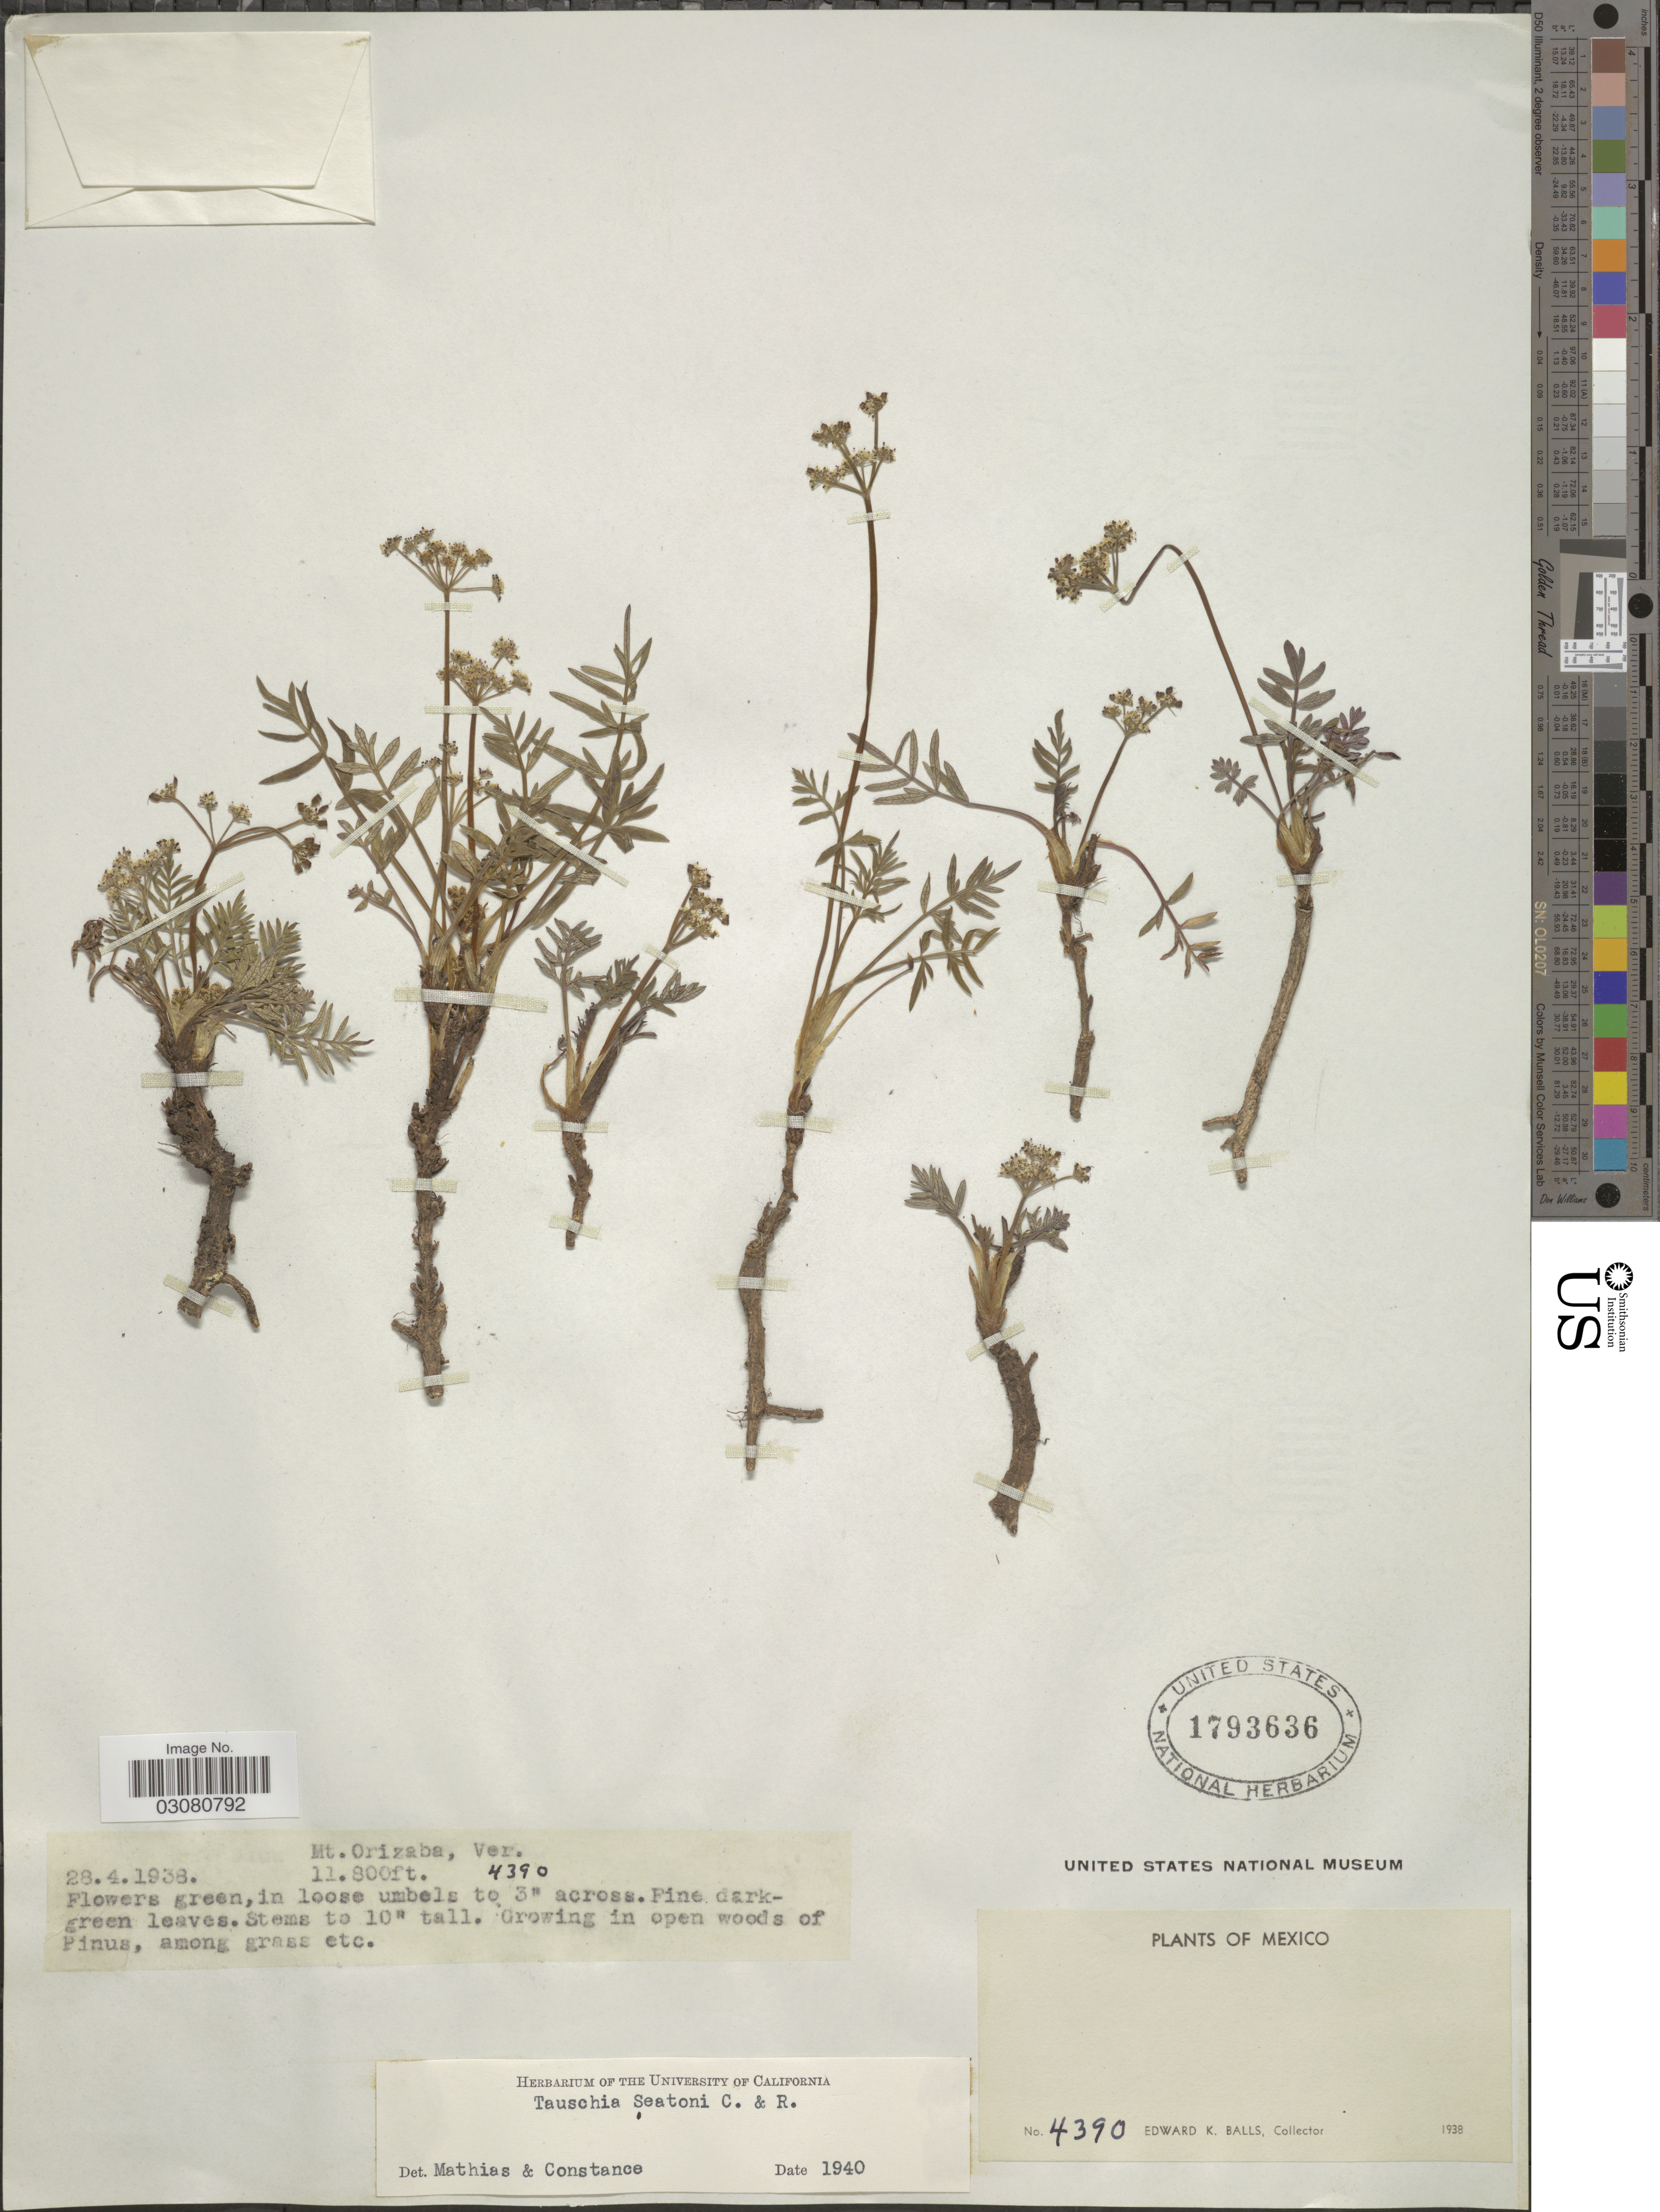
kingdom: Plantae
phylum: Tracheophyta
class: Magnoliopsida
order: Apiales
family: Apiaceae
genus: Tauschia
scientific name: Tauschia seatonii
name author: J.M. Coult. & Rose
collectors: E. K. Balls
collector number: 4390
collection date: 1938-04-28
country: Mexico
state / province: Veracruz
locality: Mt. Orizaba, Ver.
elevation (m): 3597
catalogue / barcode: US 1793636